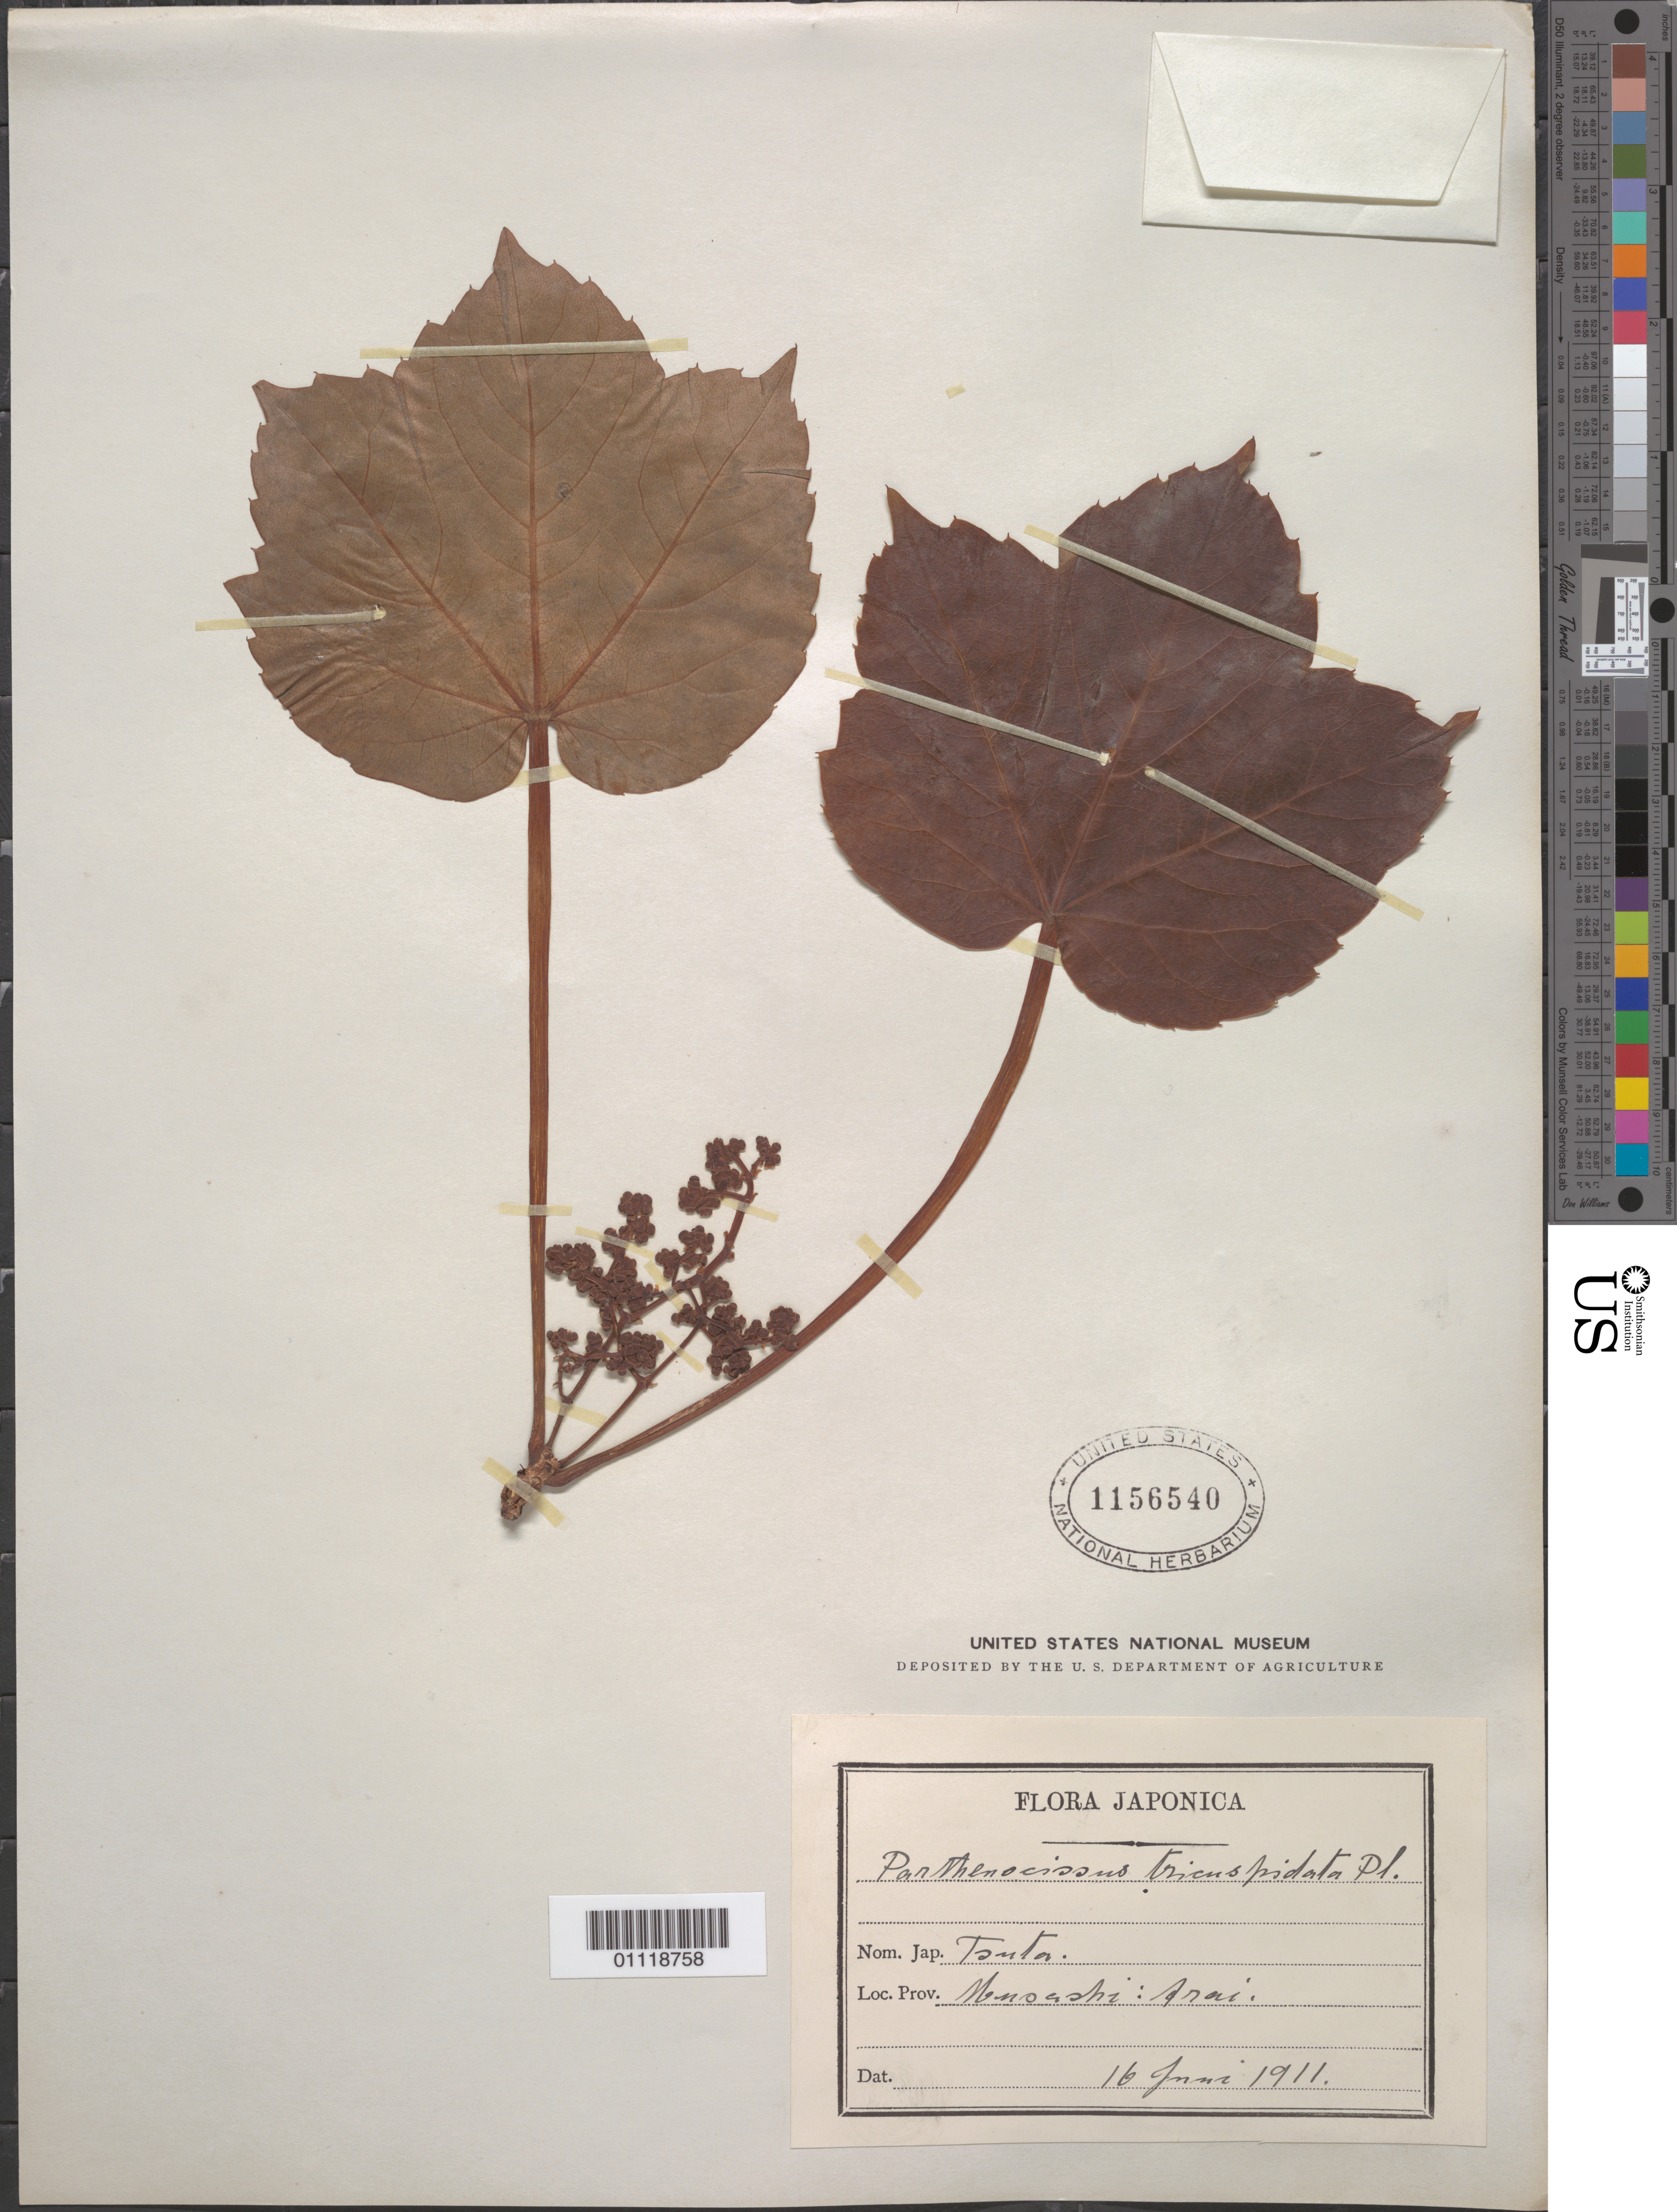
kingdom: Plantae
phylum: Tracheophyta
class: Magnoliopsida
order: Vitales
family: Vitaceae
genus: Parthenocissus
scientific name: Parthenocissus tricuspidata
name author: (Siebold & Zucc.) Planch.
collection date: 1911-06-16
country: Japan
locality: Musashi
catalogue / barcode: US 1156540